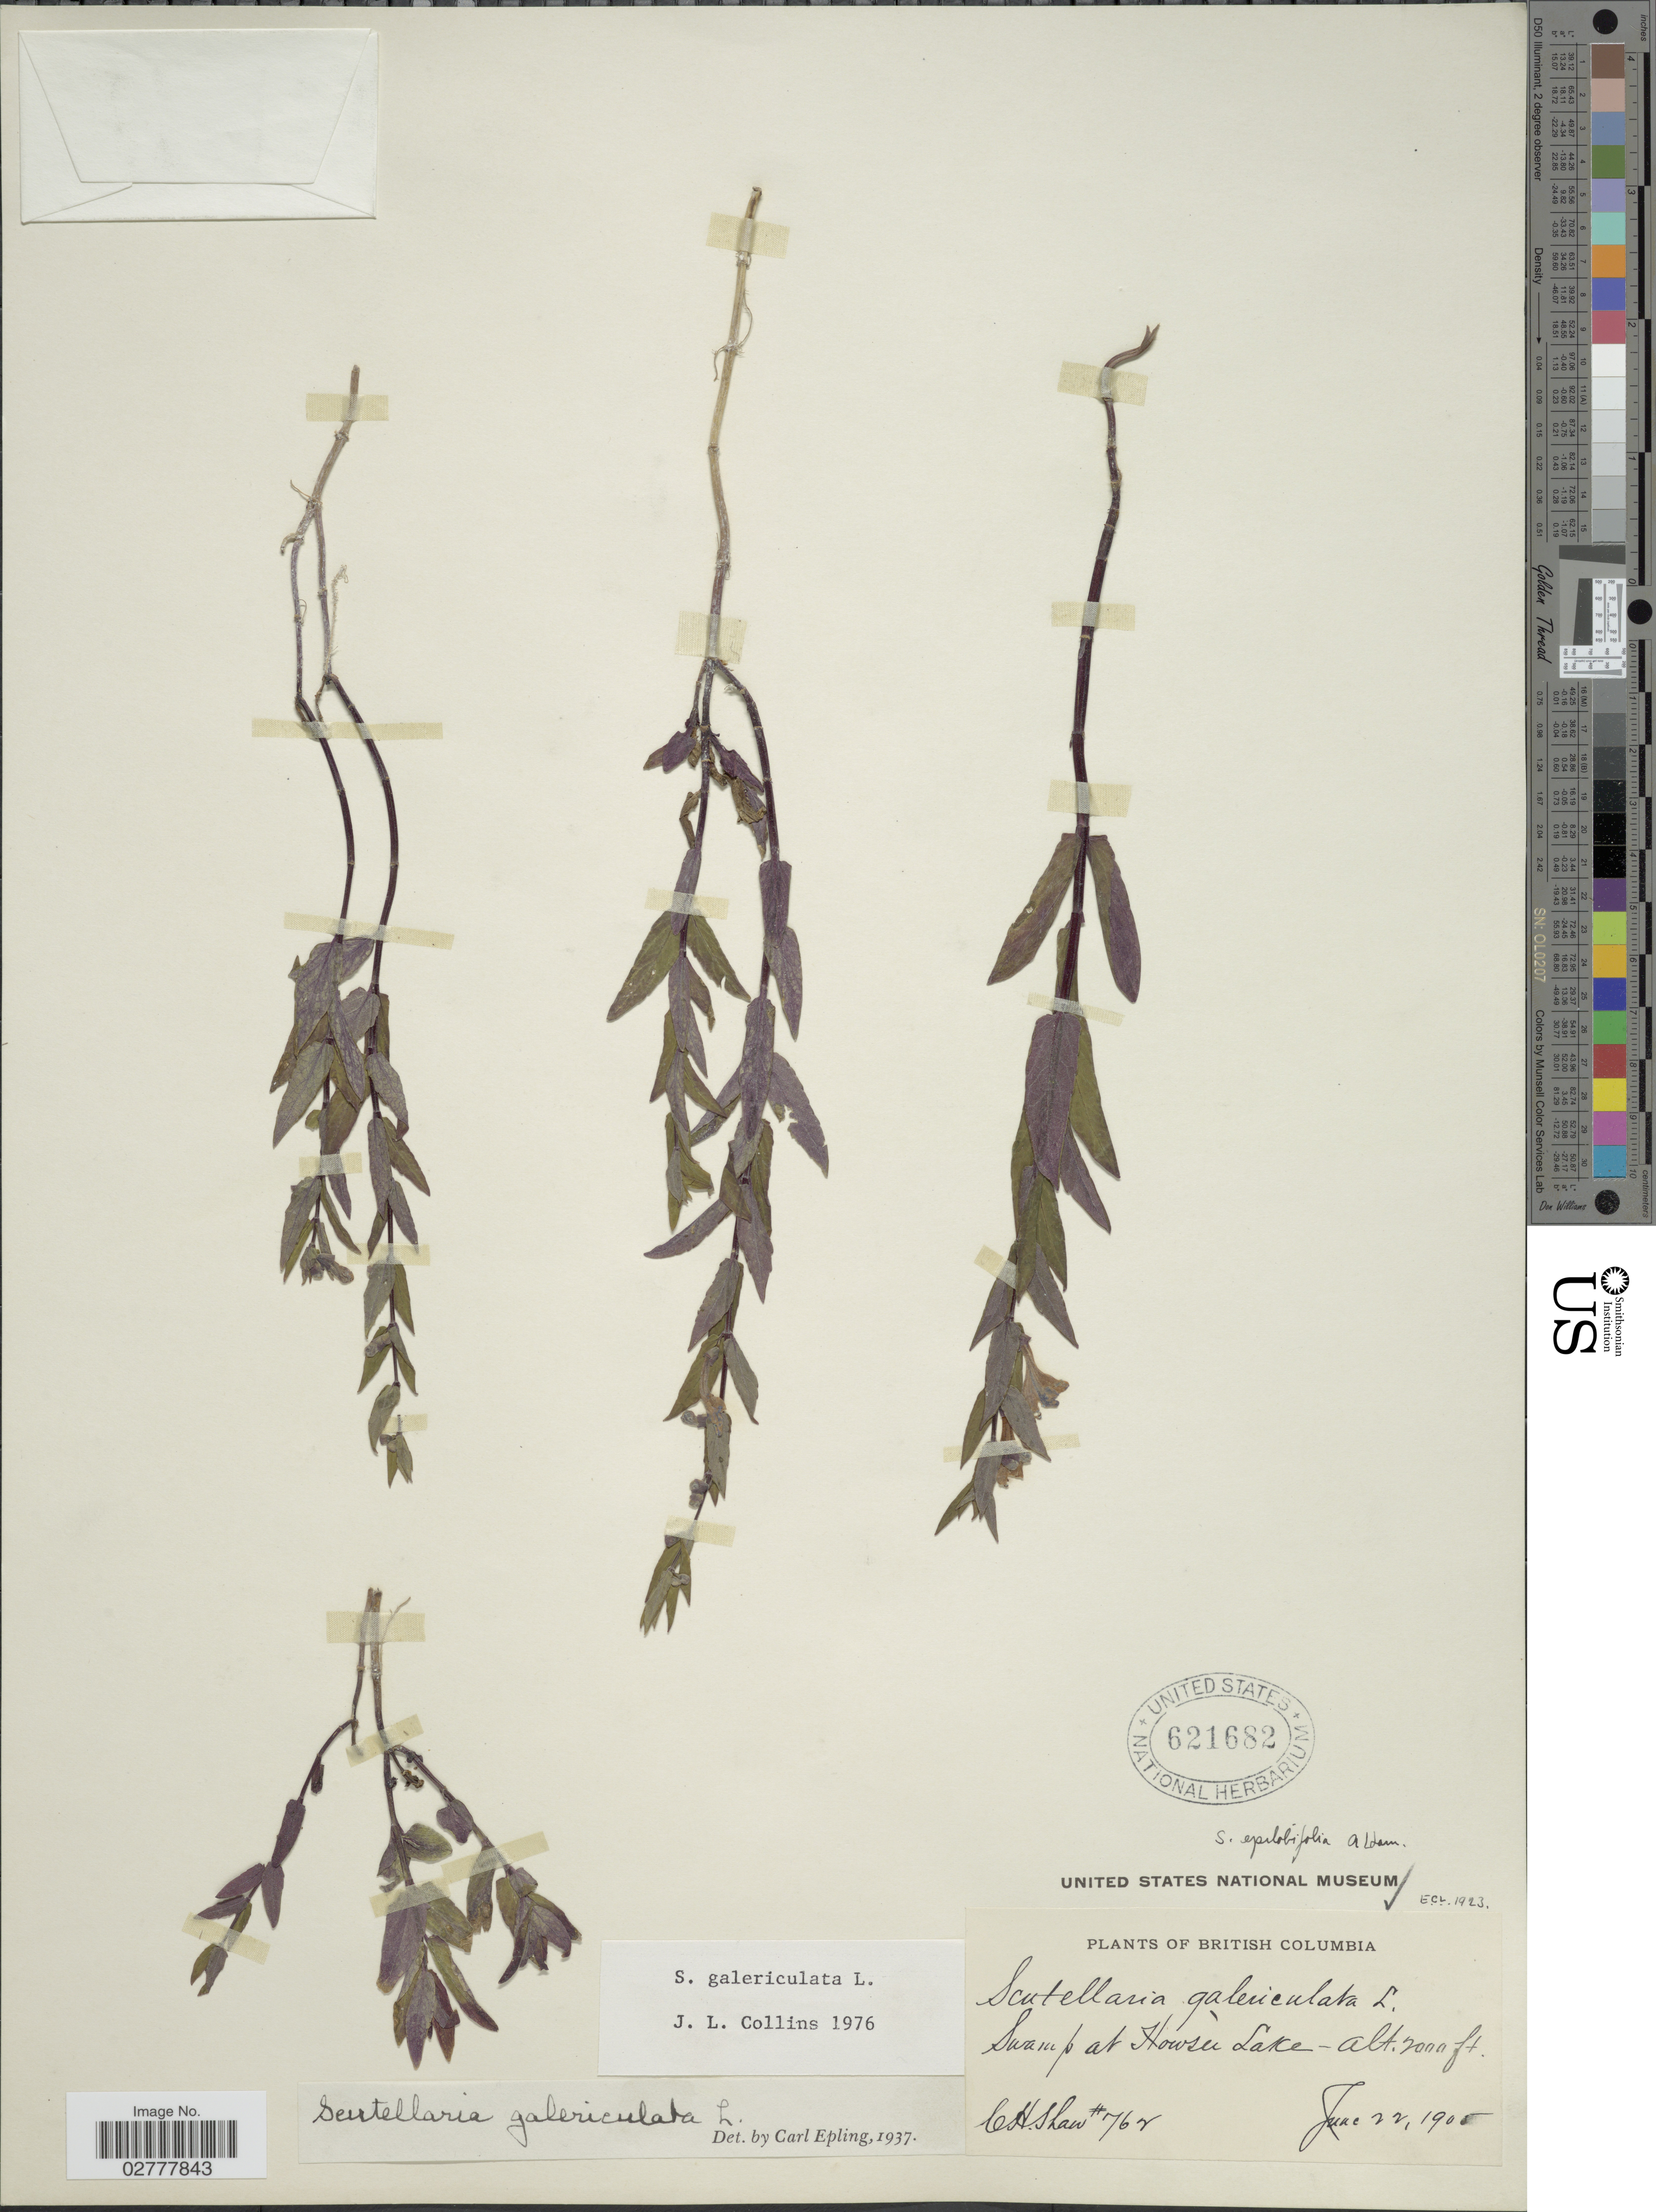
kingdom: Plantae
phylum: Tracheophyta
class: Magnoliopsida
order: Lamiales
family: Lamiaceae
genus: Scutellaria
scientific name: Scutellaria galericulata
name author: L.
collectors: C. H. Shaw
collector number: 762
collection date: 1905-06-22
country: Canada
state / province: British Columbia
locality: Swamp at Howsei Lake.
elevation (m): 610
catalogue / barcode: US 621682